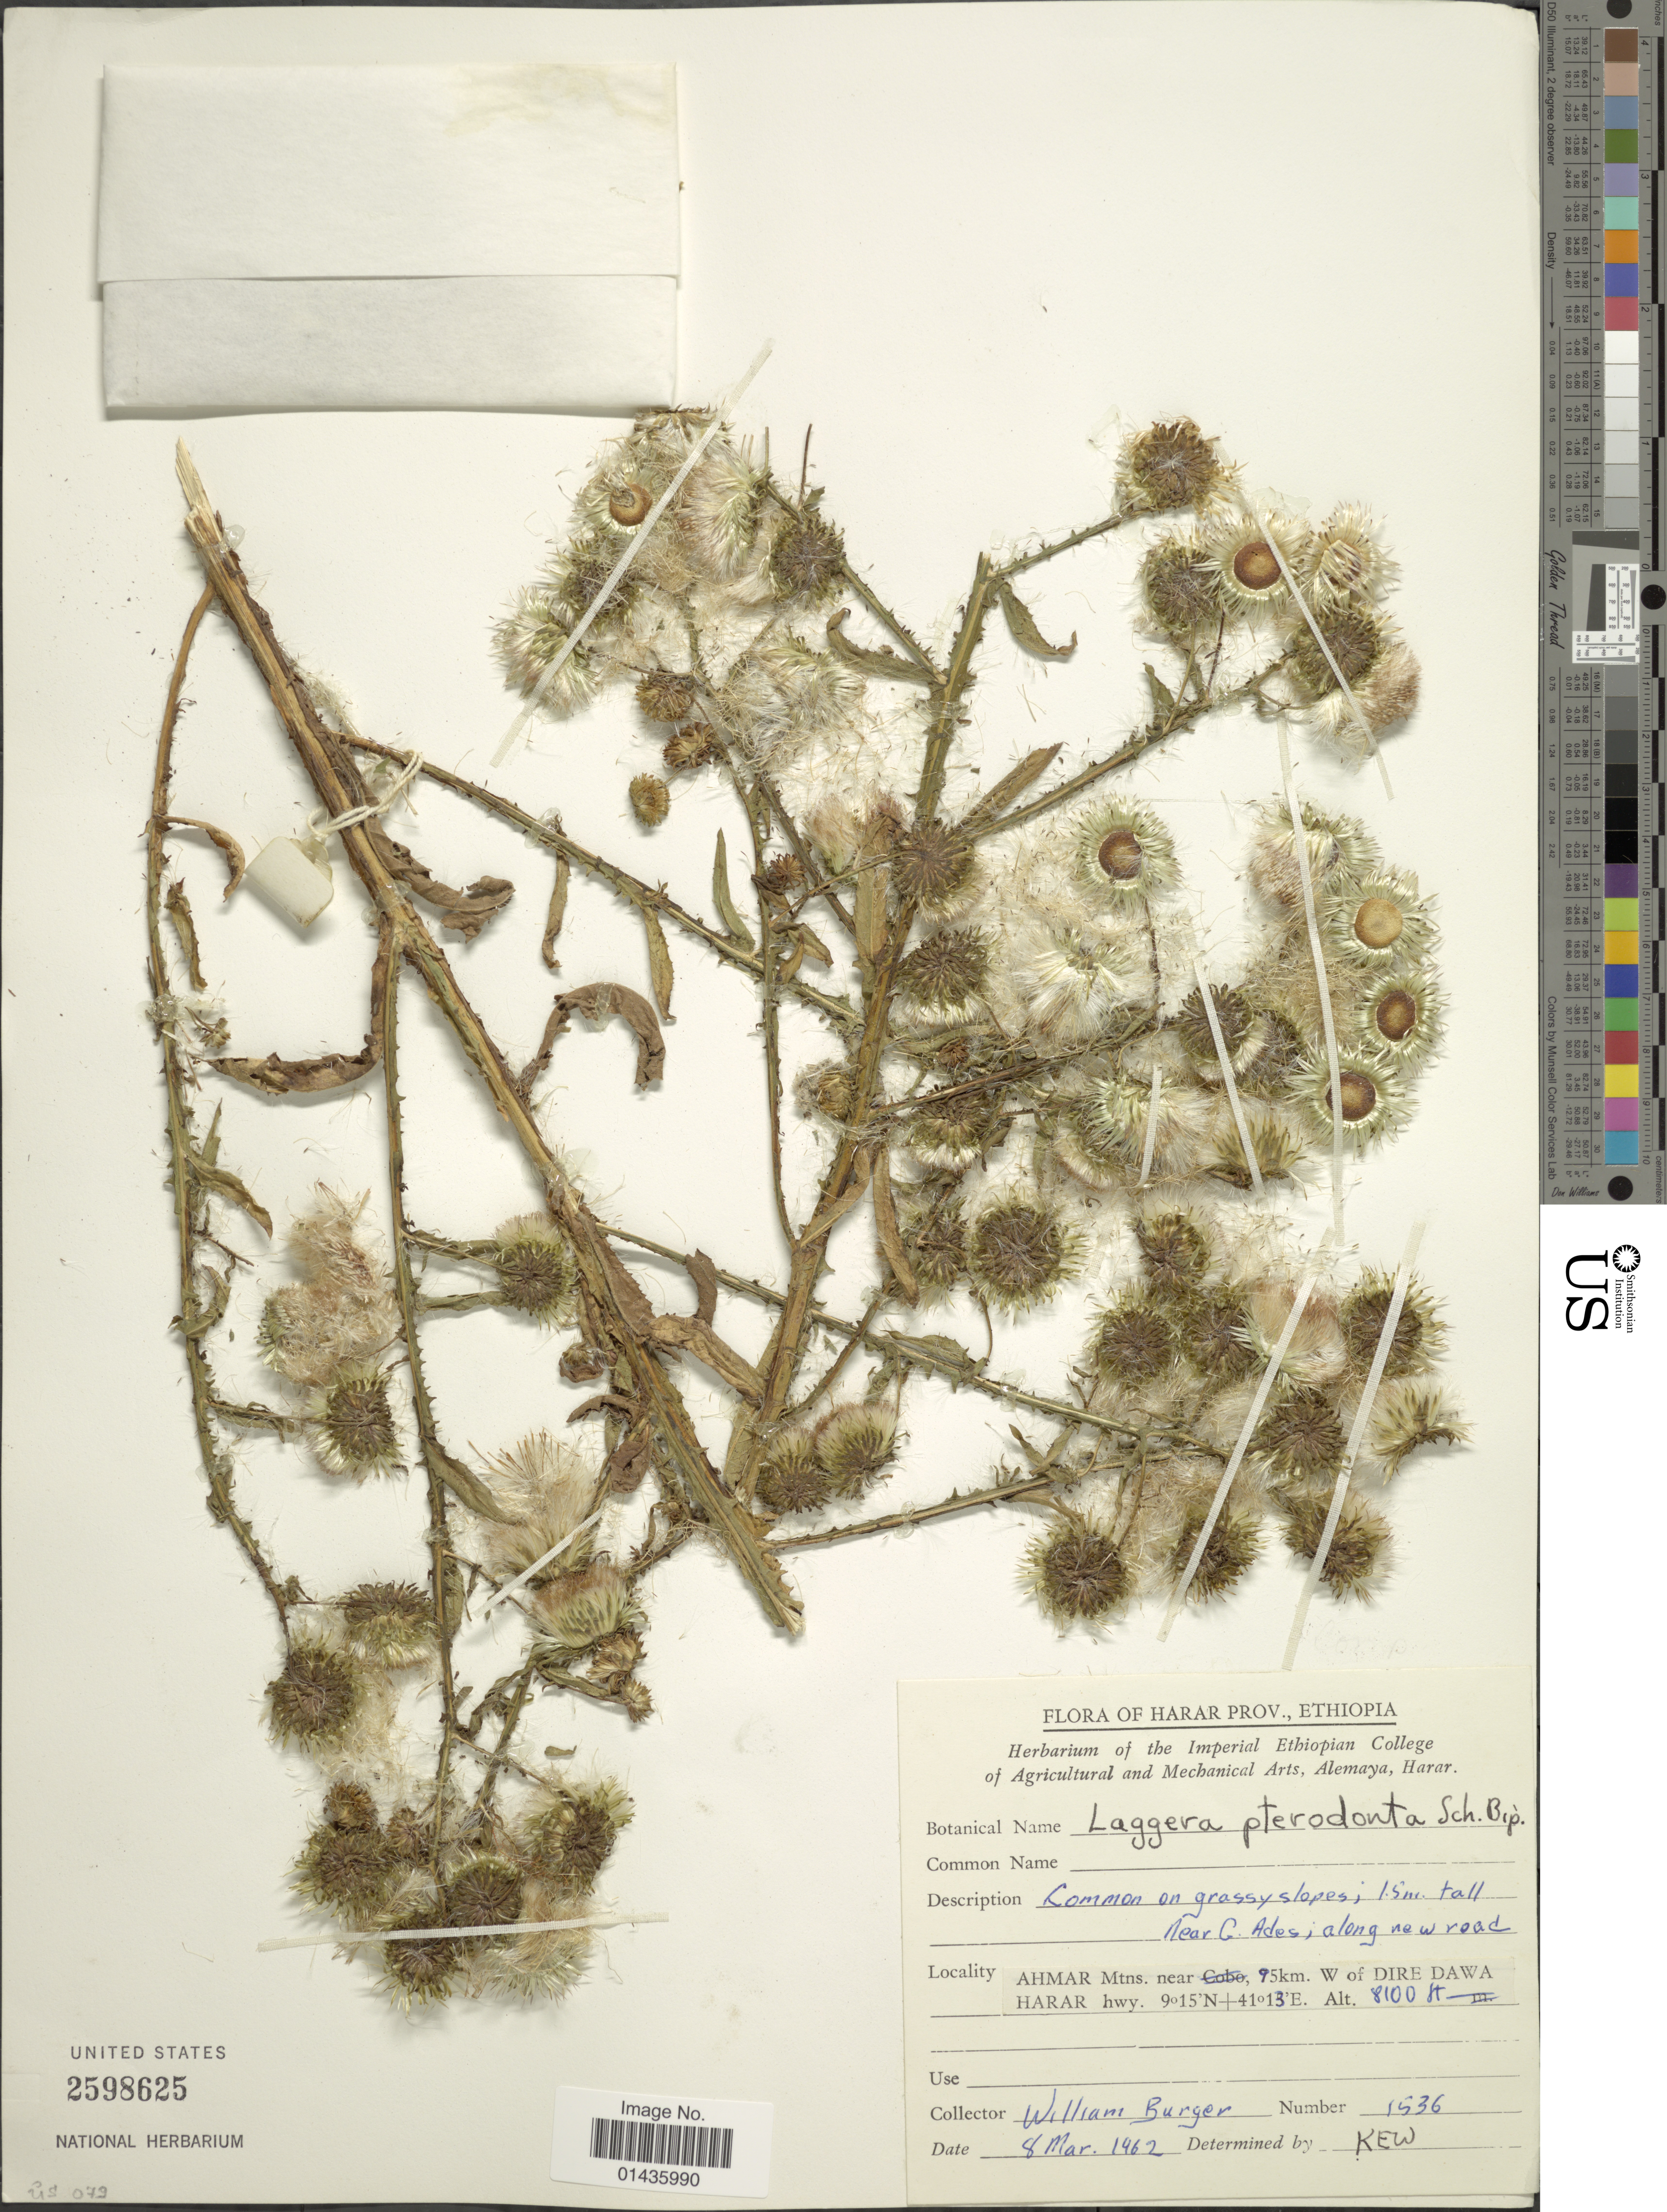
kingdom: Plantae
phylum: Tracheophyta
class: Magnoliopsida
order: Asterales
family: Asteraceae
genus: Laggera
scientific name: Laggera perrottetiana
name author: DC.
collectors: W. Burger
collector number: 1536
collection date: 1962-03-08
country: Ethiopia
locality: Harar Prov., Ahmar Mtns., near 95 km W of Dire Dawa Harar hwy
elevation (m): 2469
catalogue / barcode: US 2598625